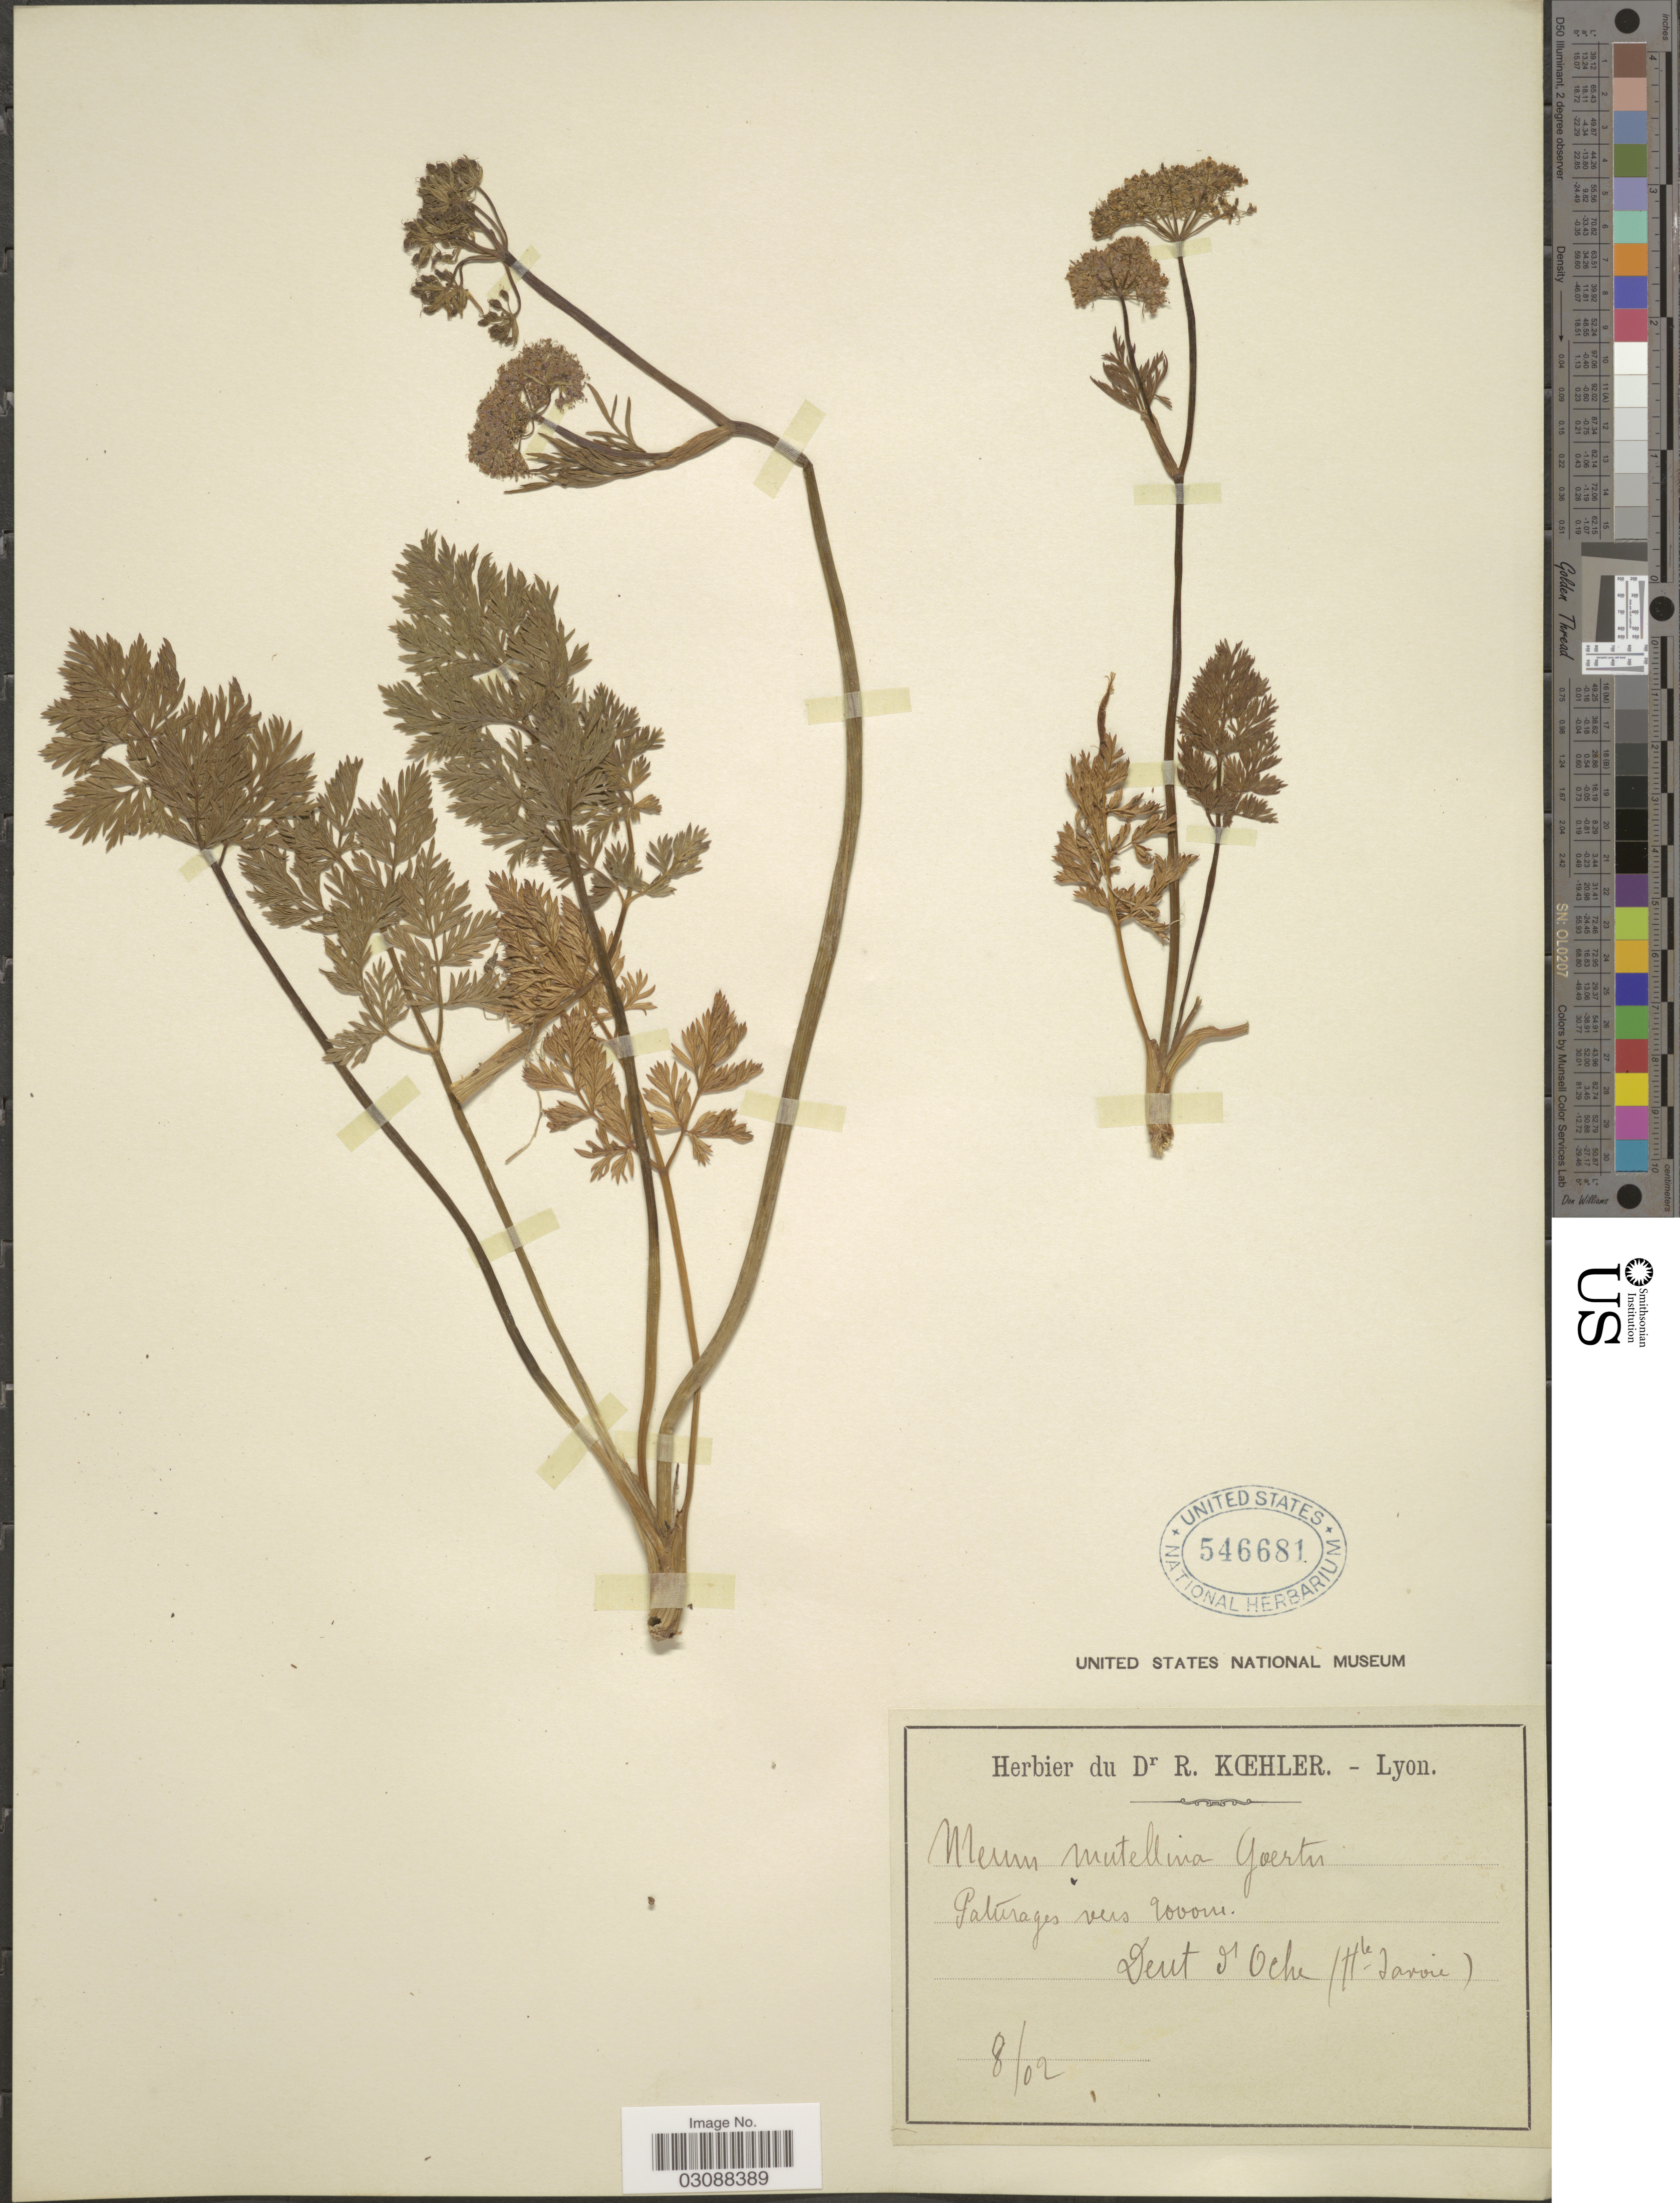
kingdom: Plantae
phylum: Tracheophyta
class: Magnoliopsida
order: Apiales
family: Apiaceae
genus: Meum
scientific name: Meum mutellina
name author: (L.) Gaertn.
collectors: Ex herb. R. Koehler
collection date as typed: Transcribed d/m/y: /8/2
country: France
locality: Dent d'Oche (Hte Savoie).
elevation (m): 2000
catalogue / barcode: US 546681